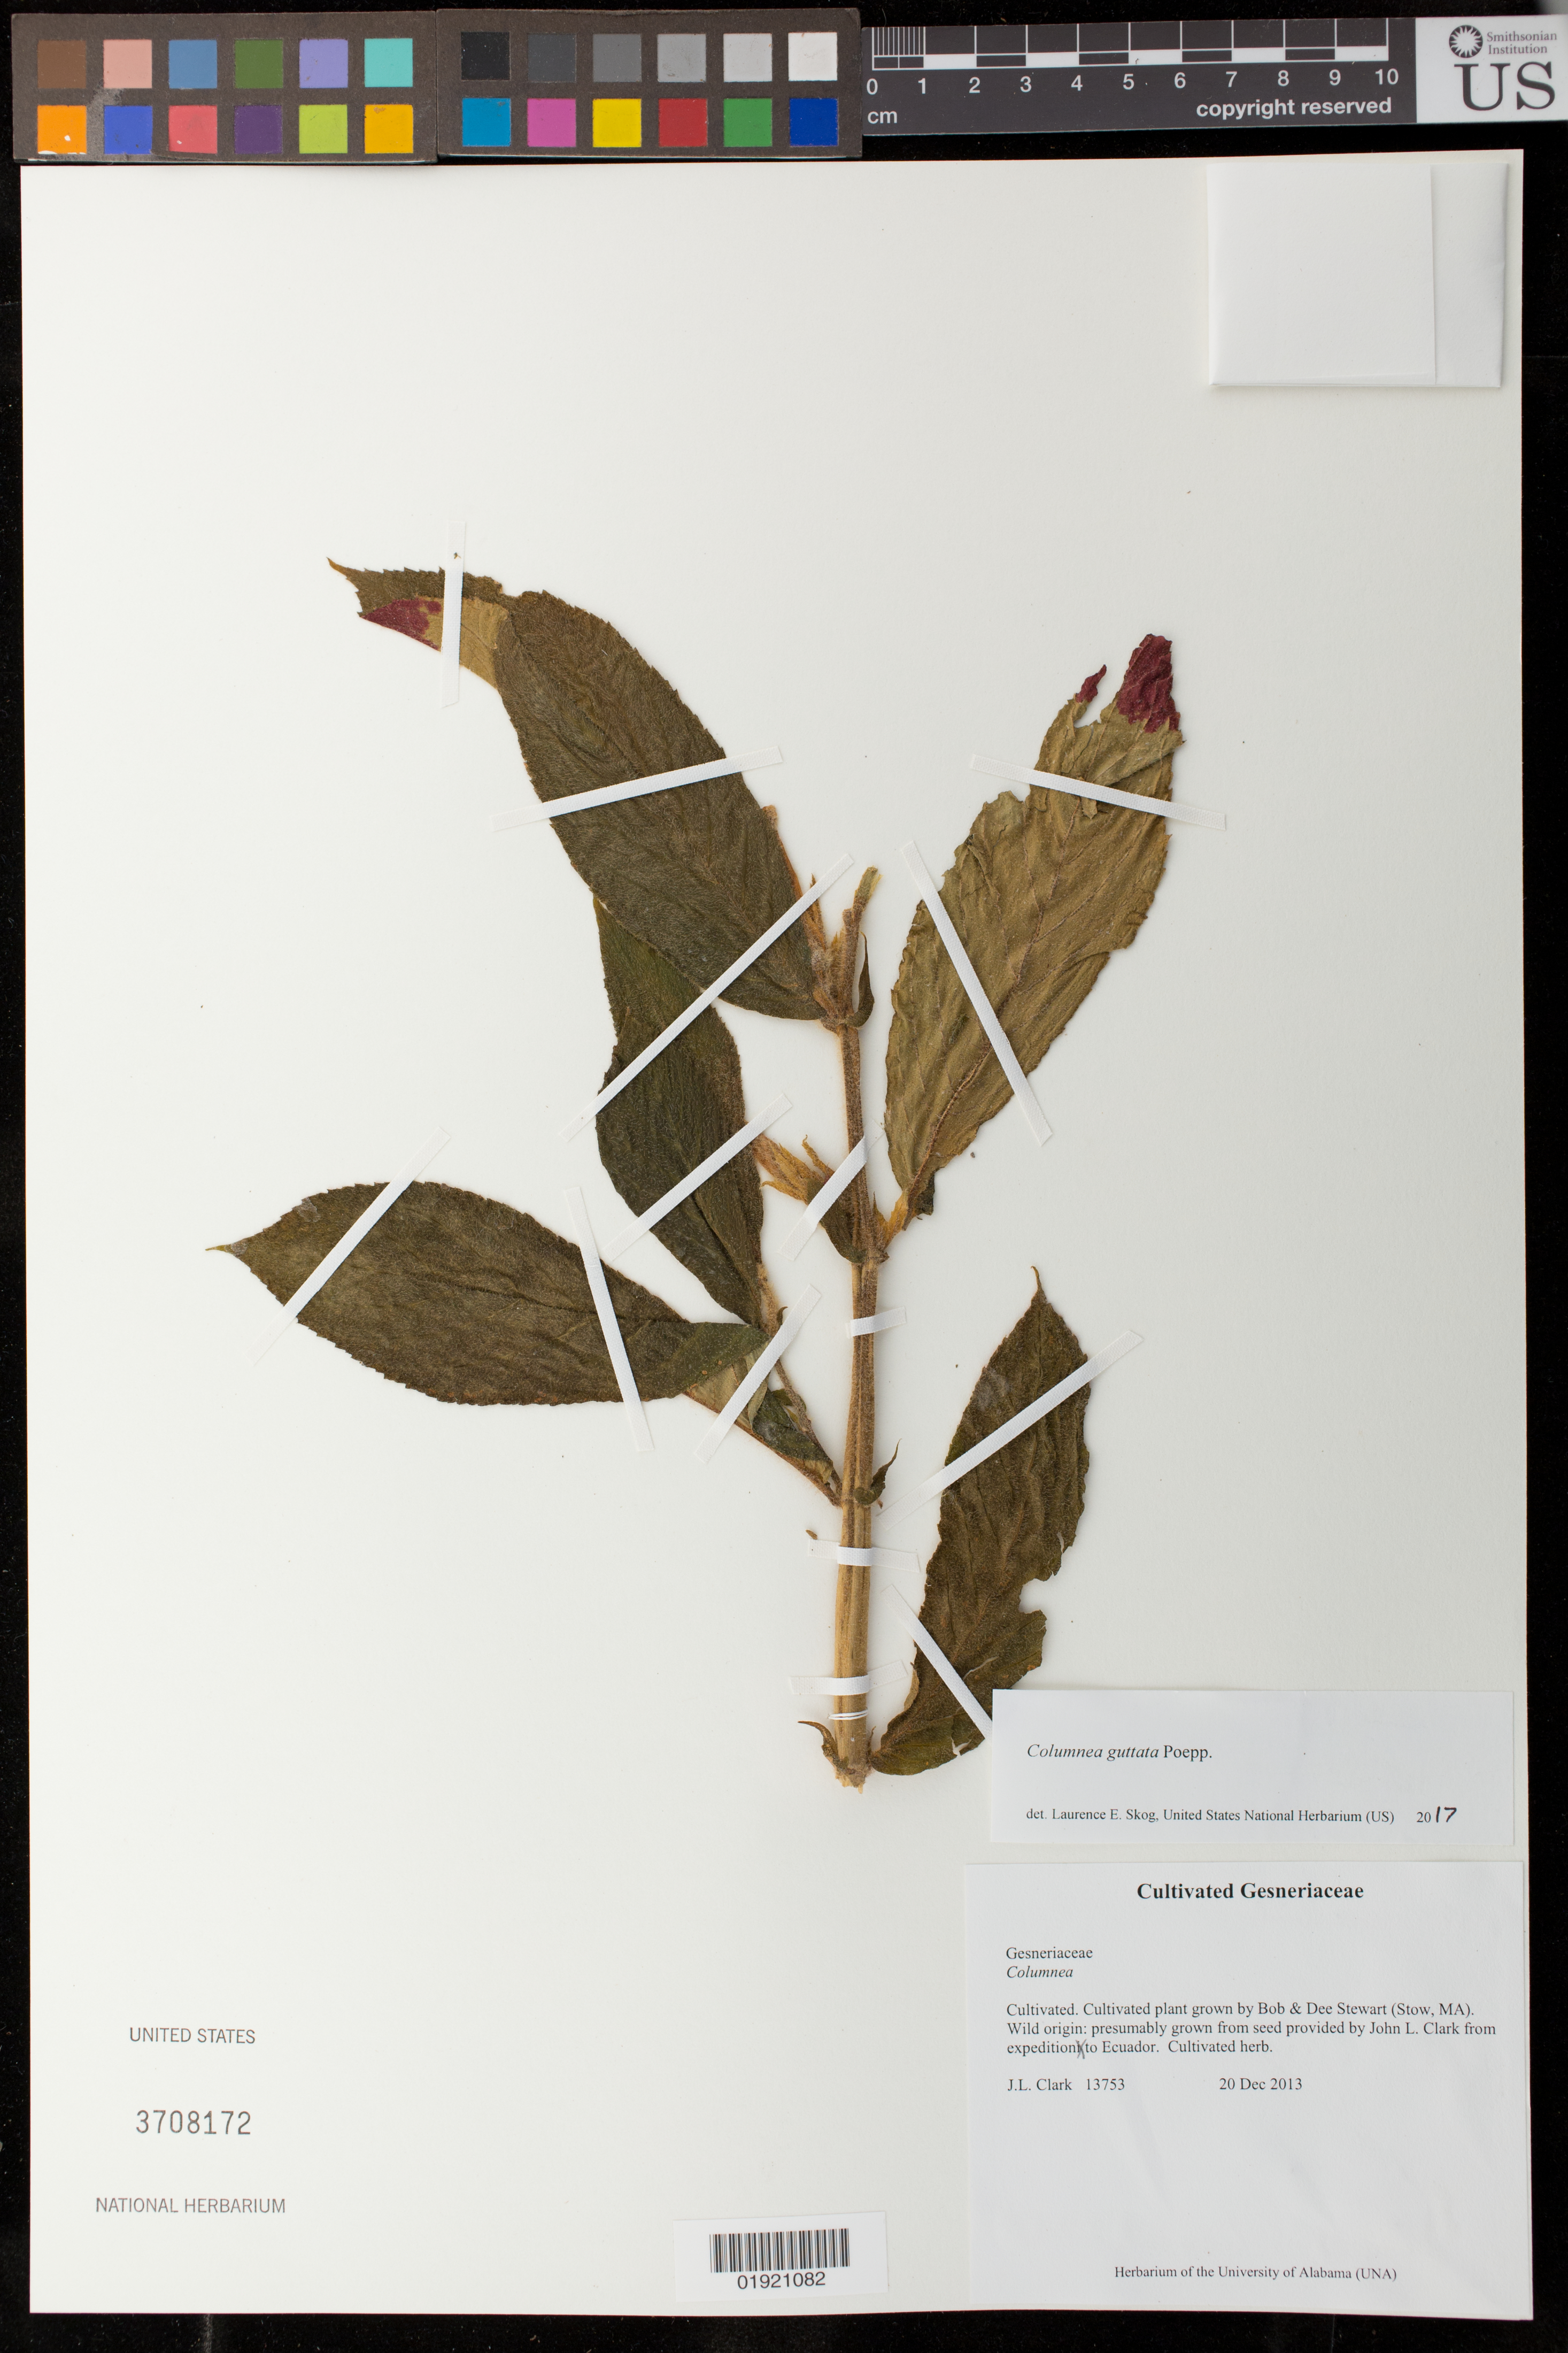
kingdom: Plantae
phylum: Tracheophyta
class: Magnoliopsida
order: Lamiales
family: Gesneriaceae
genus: Columnea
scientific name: Columnea guttata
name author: Poepp.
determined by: Skog, Laurence E.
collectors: J. L. Clark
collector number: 13753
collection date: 2013-12-20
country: United States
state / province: Massachusetts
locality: Cultivated plant grown by Bob and Dee Stewart (Stow, MA). Wild origin: presumably grown from seed provided by John L. Clark from expedition to Ecuador.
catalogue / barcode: US 3708172